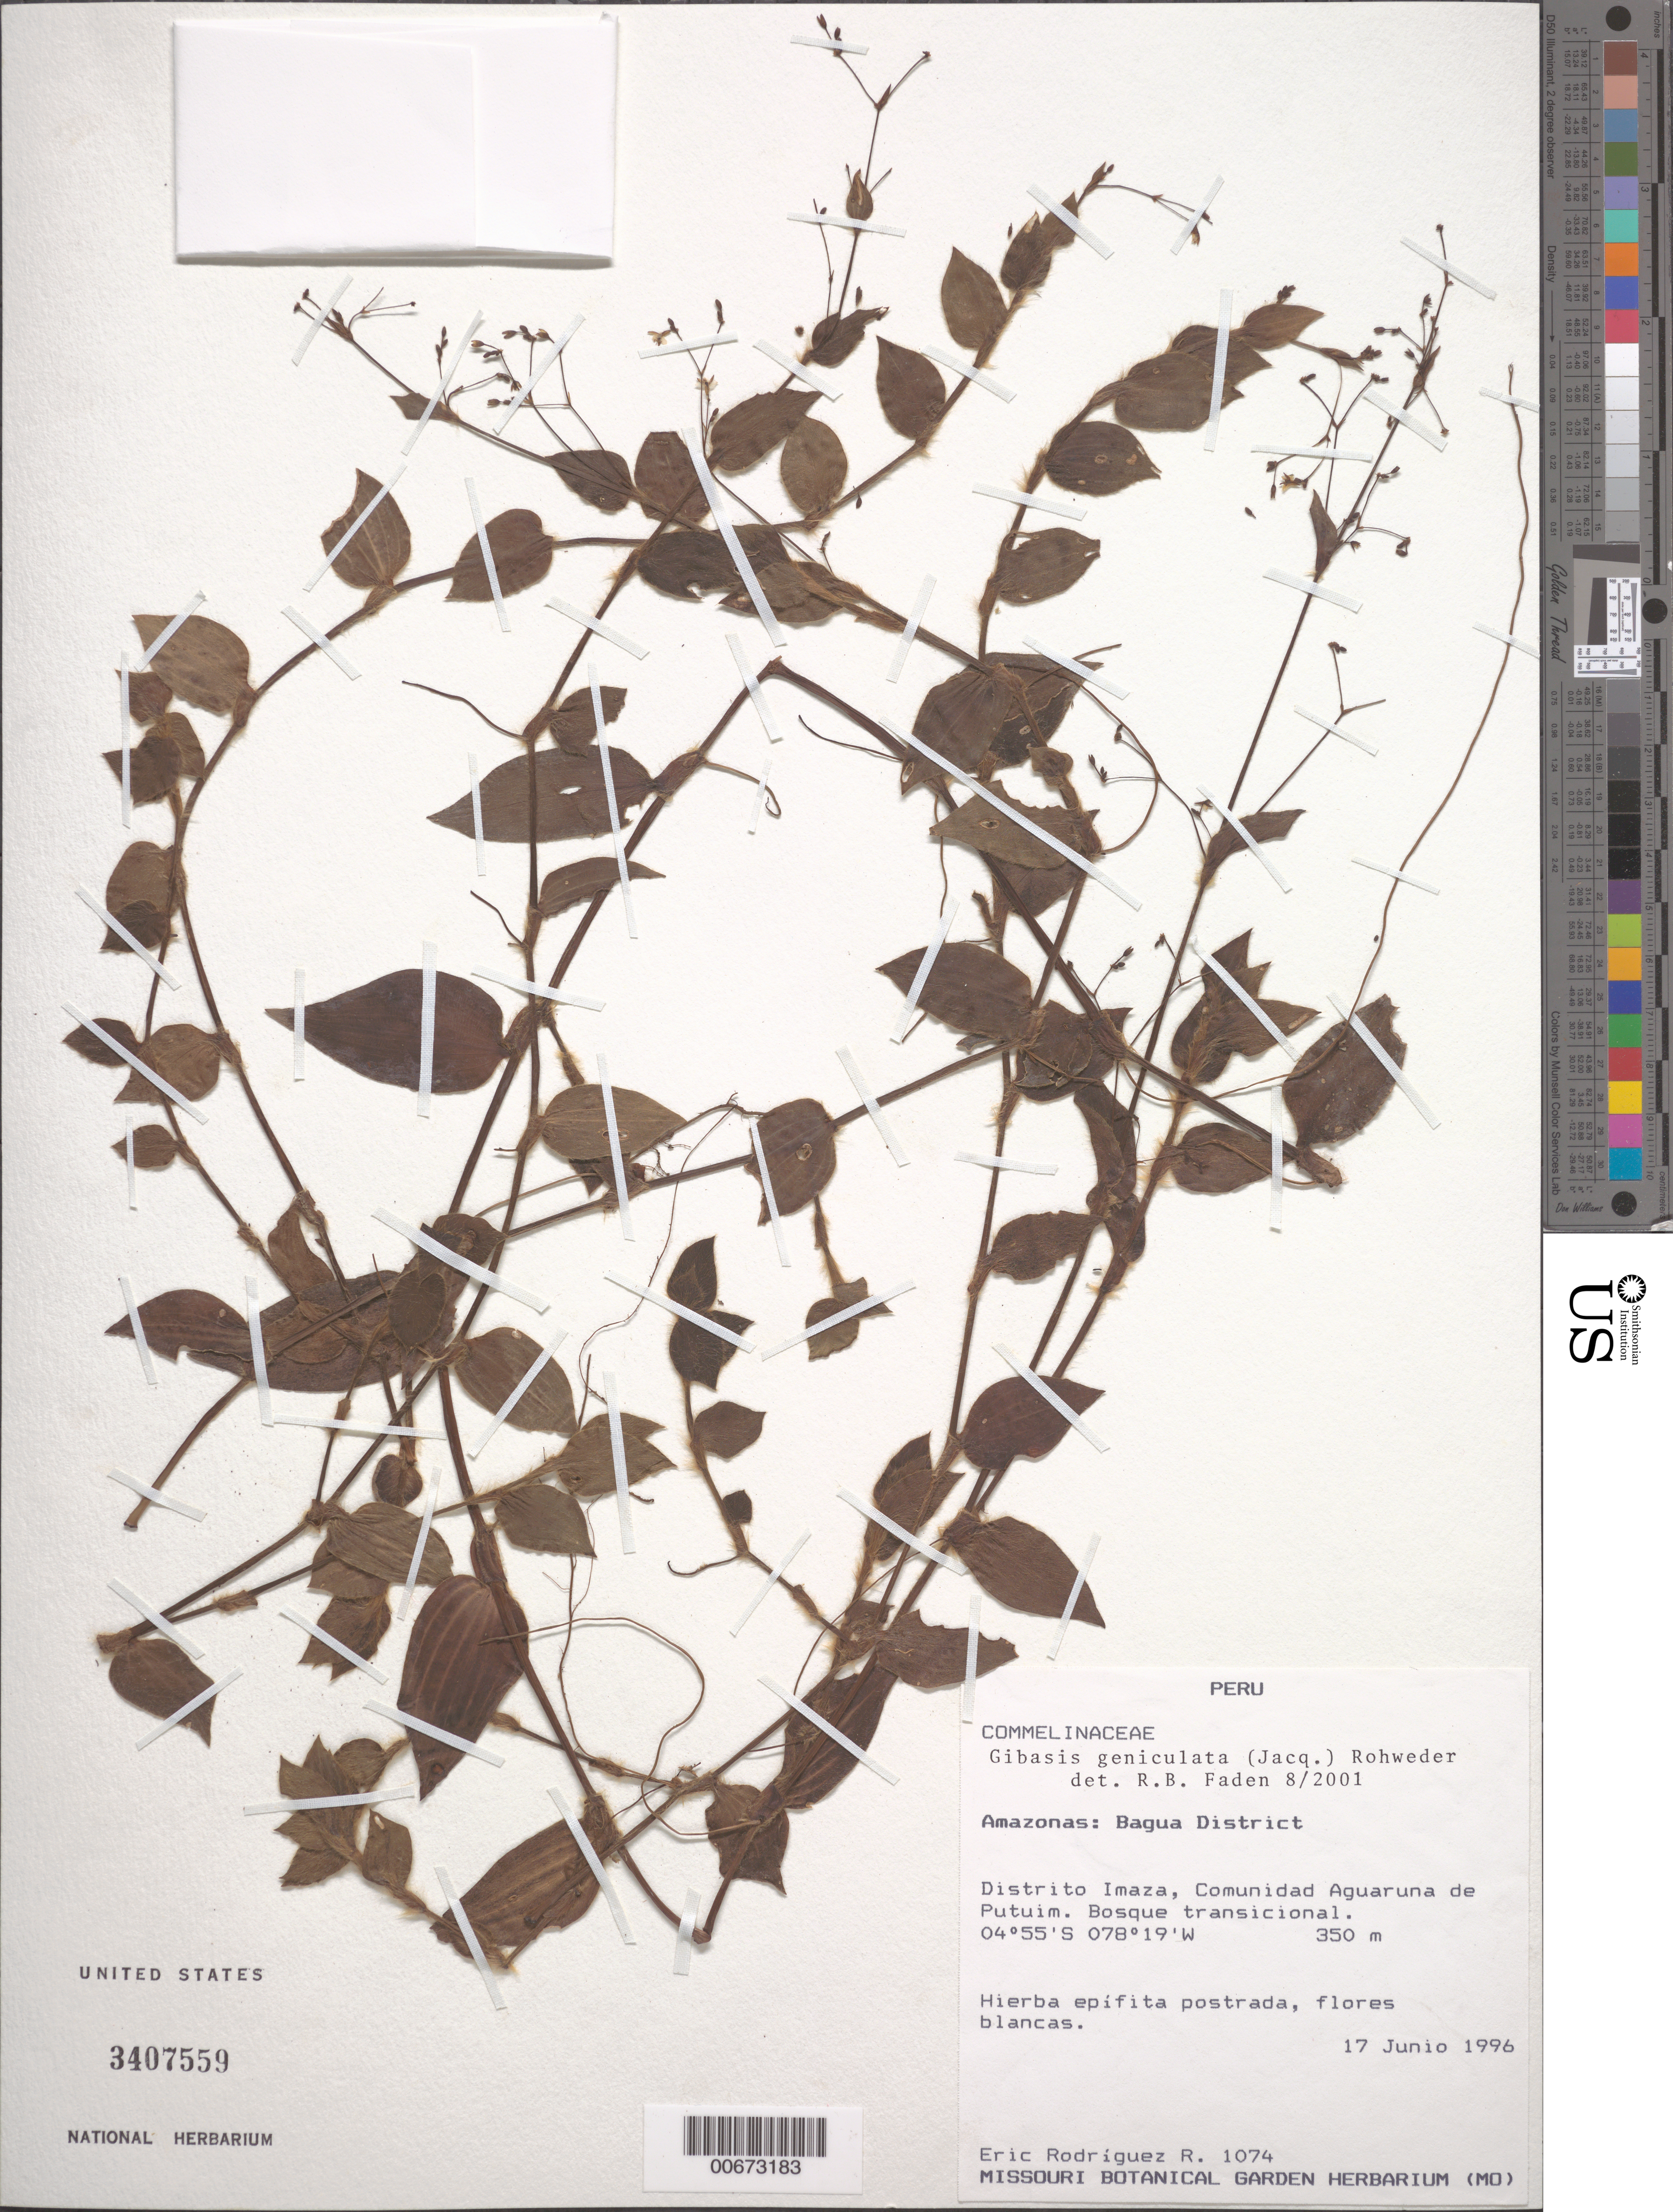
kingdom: Plantae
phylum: Tracheophyta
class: Liliopsida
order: Commelinales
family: Commelinaceae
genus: Gibasis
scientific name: Gibasis geniculata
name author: (Jacq.) Rohweder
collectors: E. F. Rodrignez R.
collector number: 1074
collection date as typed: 17 Jun 1996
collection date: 1996-06-17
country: Peru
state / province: Amazonas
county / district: Bagua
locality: Imaza, comunidad Aguaruna de Putuim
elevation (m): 350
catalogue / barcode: US 3407559